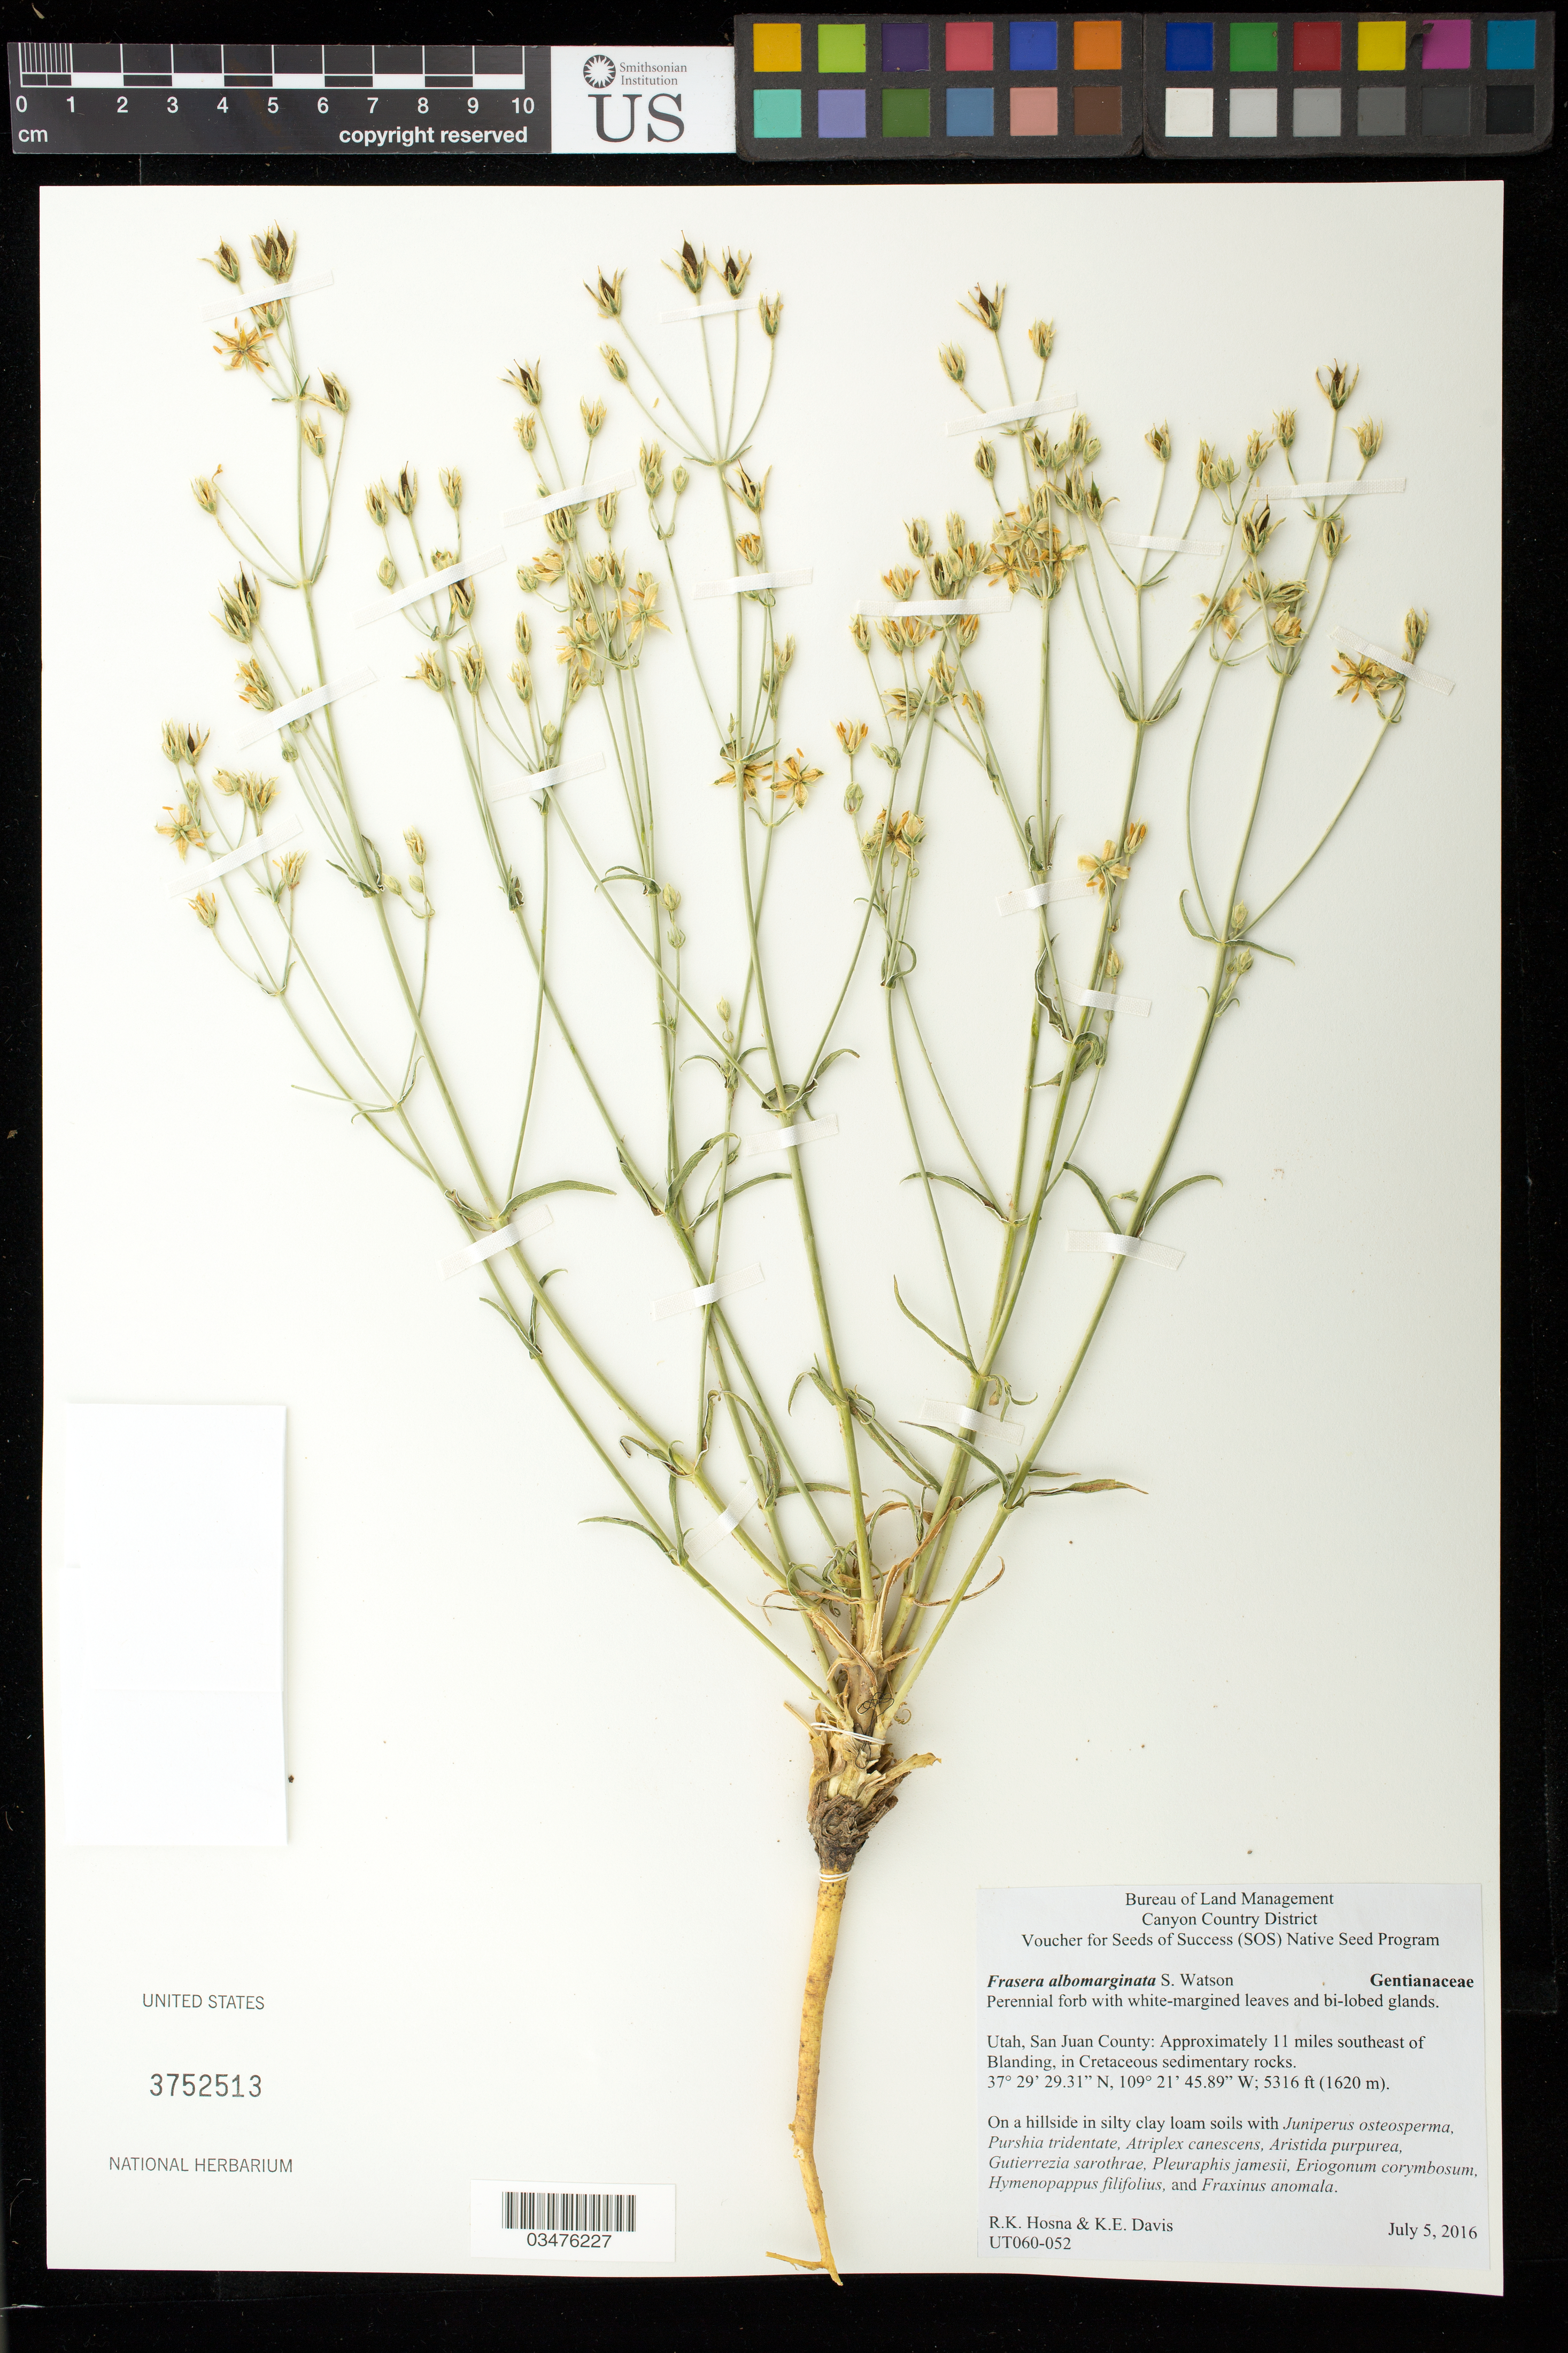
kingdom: Plantae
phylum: Tracheophyta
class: Magnoliopsida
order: Gentianales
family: Gentianaceae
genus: Frasera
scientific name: Frasera albomarginata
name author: S. Watson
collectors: R. Hosna & K. Davis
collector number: UT060-052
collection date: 2016-07-05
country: United States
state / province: Utah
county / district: San Juan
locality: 11 mi. SE of Blanding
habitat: Cretaceous sedimentary rocks, hillside in silty clay loam soils.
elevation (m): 1620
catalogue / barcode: US 3752513